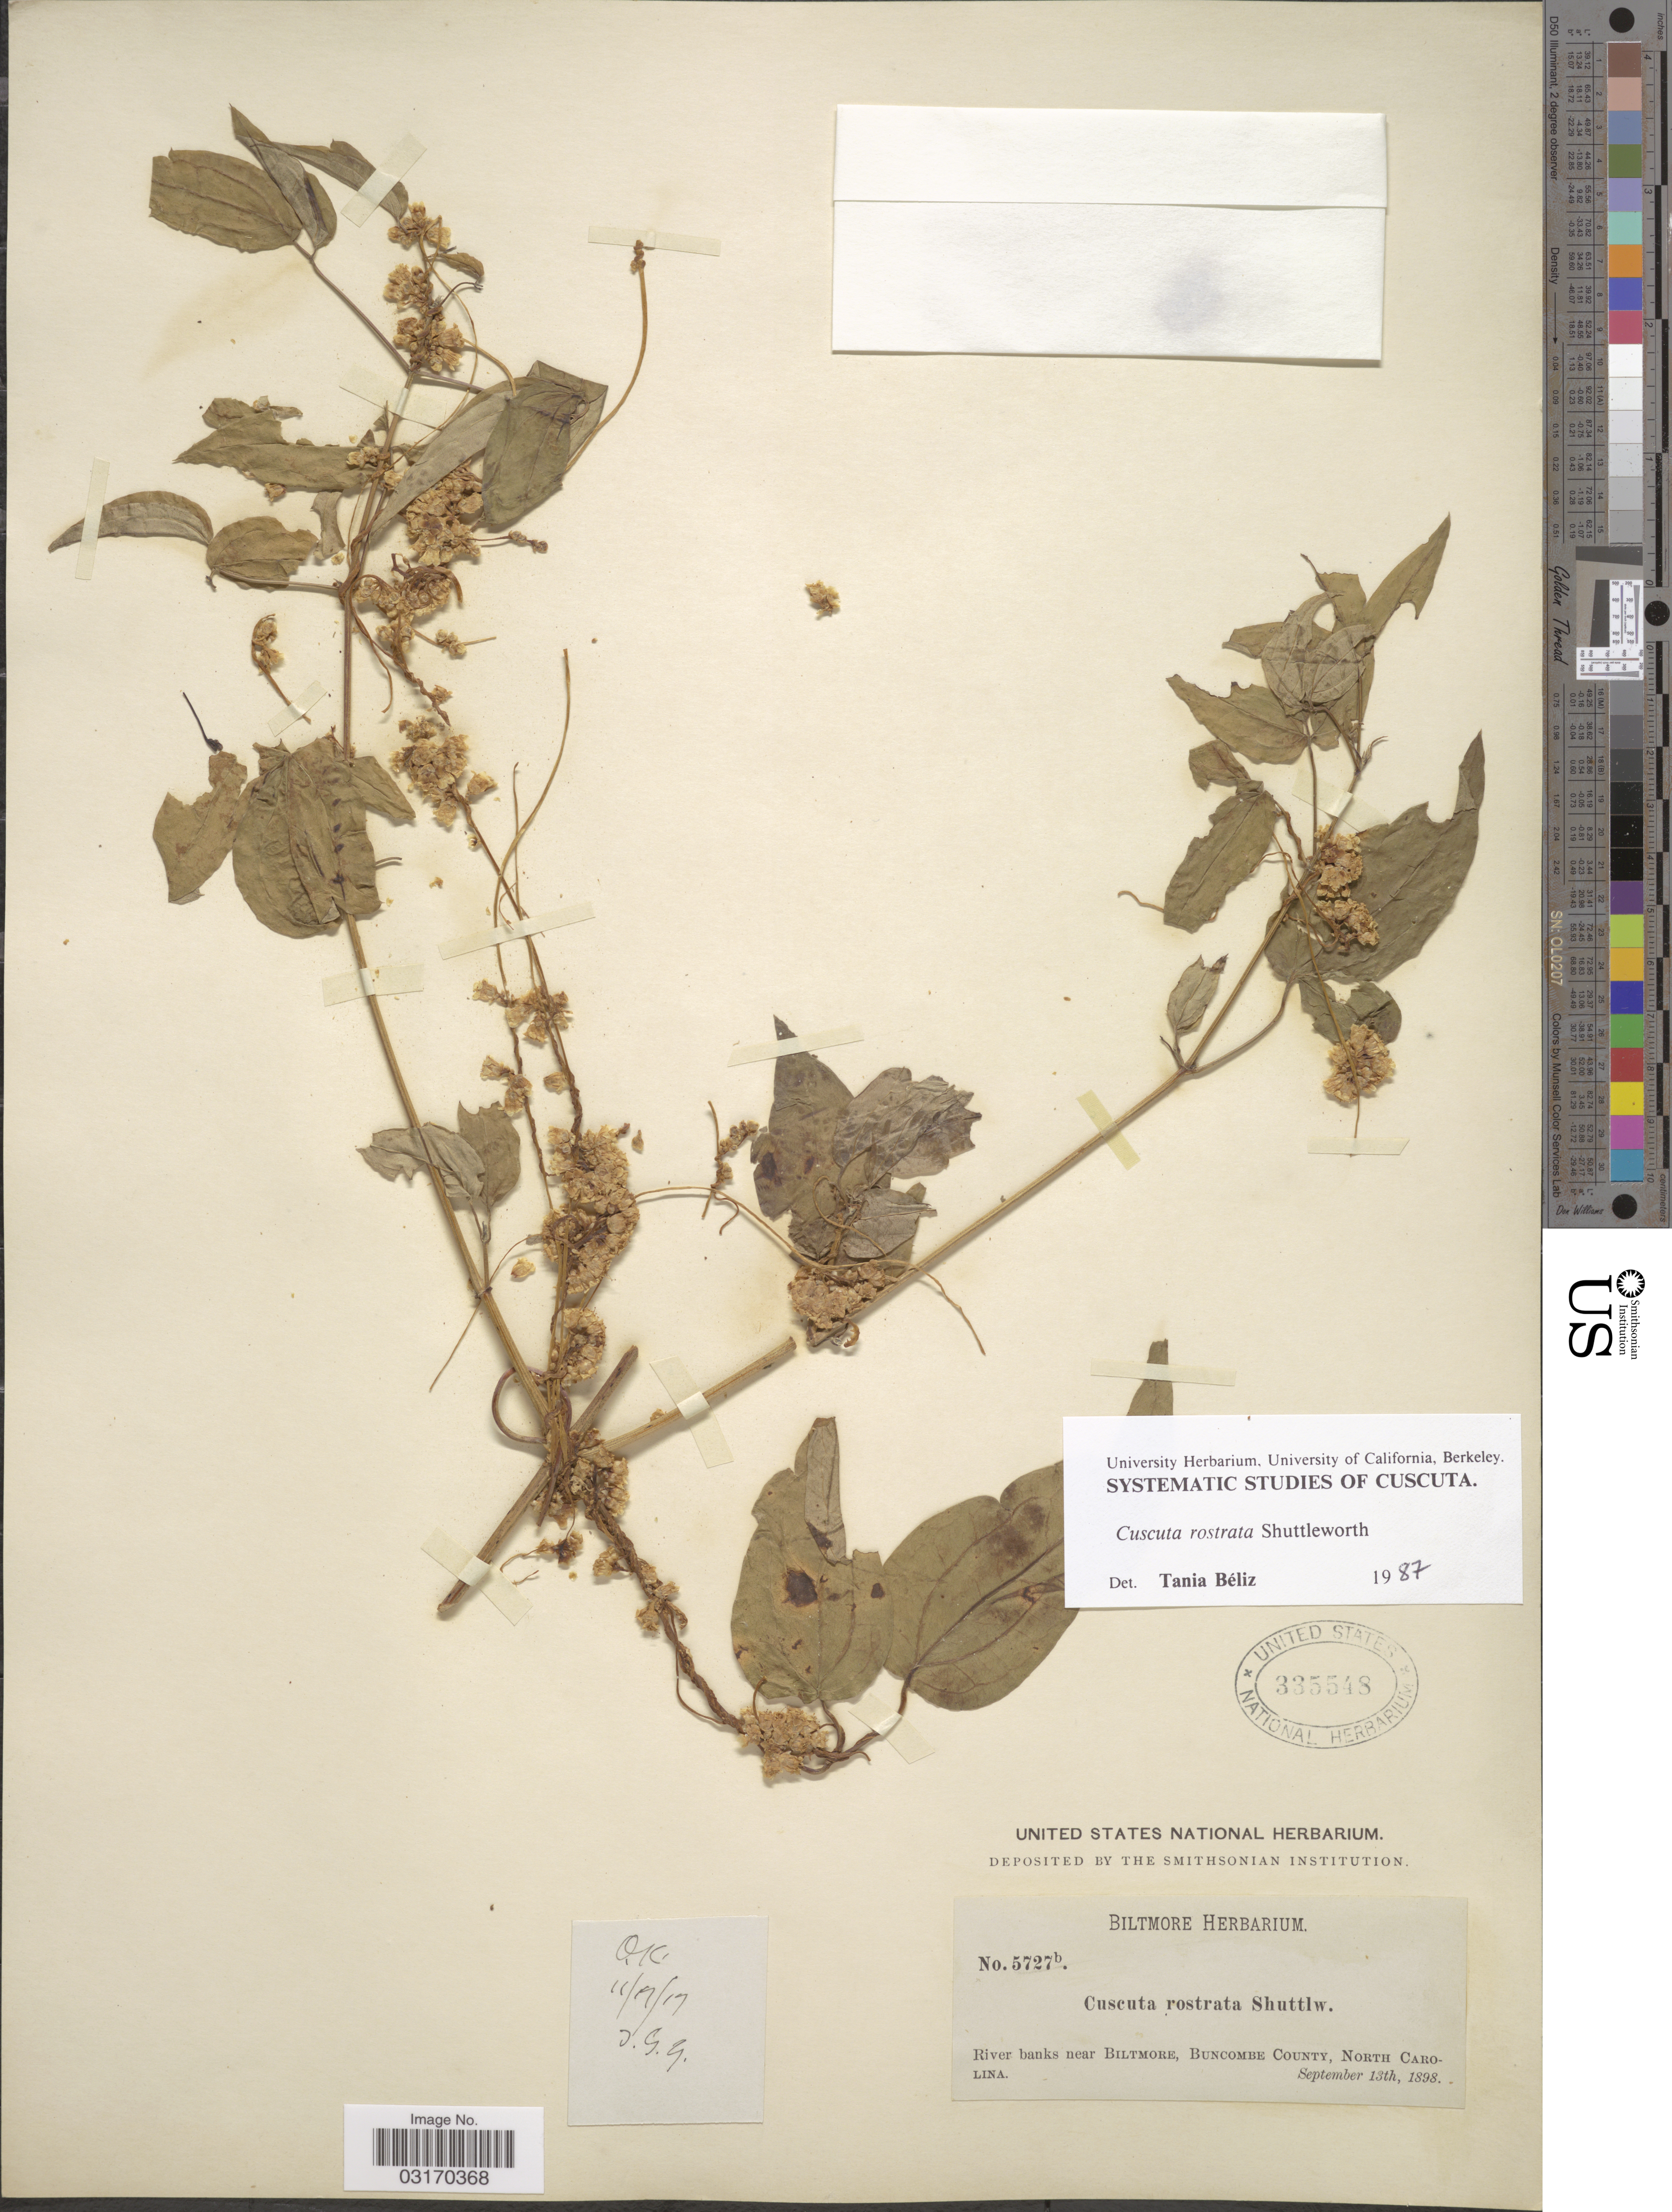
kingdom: Plantae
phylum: Tracheophyta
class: Magnoliopsida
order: Solanales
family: Convolvulaceae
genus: Cuscuta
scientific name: Cuscuta rostrata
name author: Shuttlew. ex Engelm. & A. Gray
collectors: ex herb. Biltmore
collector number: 5727b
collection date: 1898-09-13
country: United States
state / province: North Carolina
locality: River banks near Biltmore, Buncombe County.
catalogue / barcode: US 335548